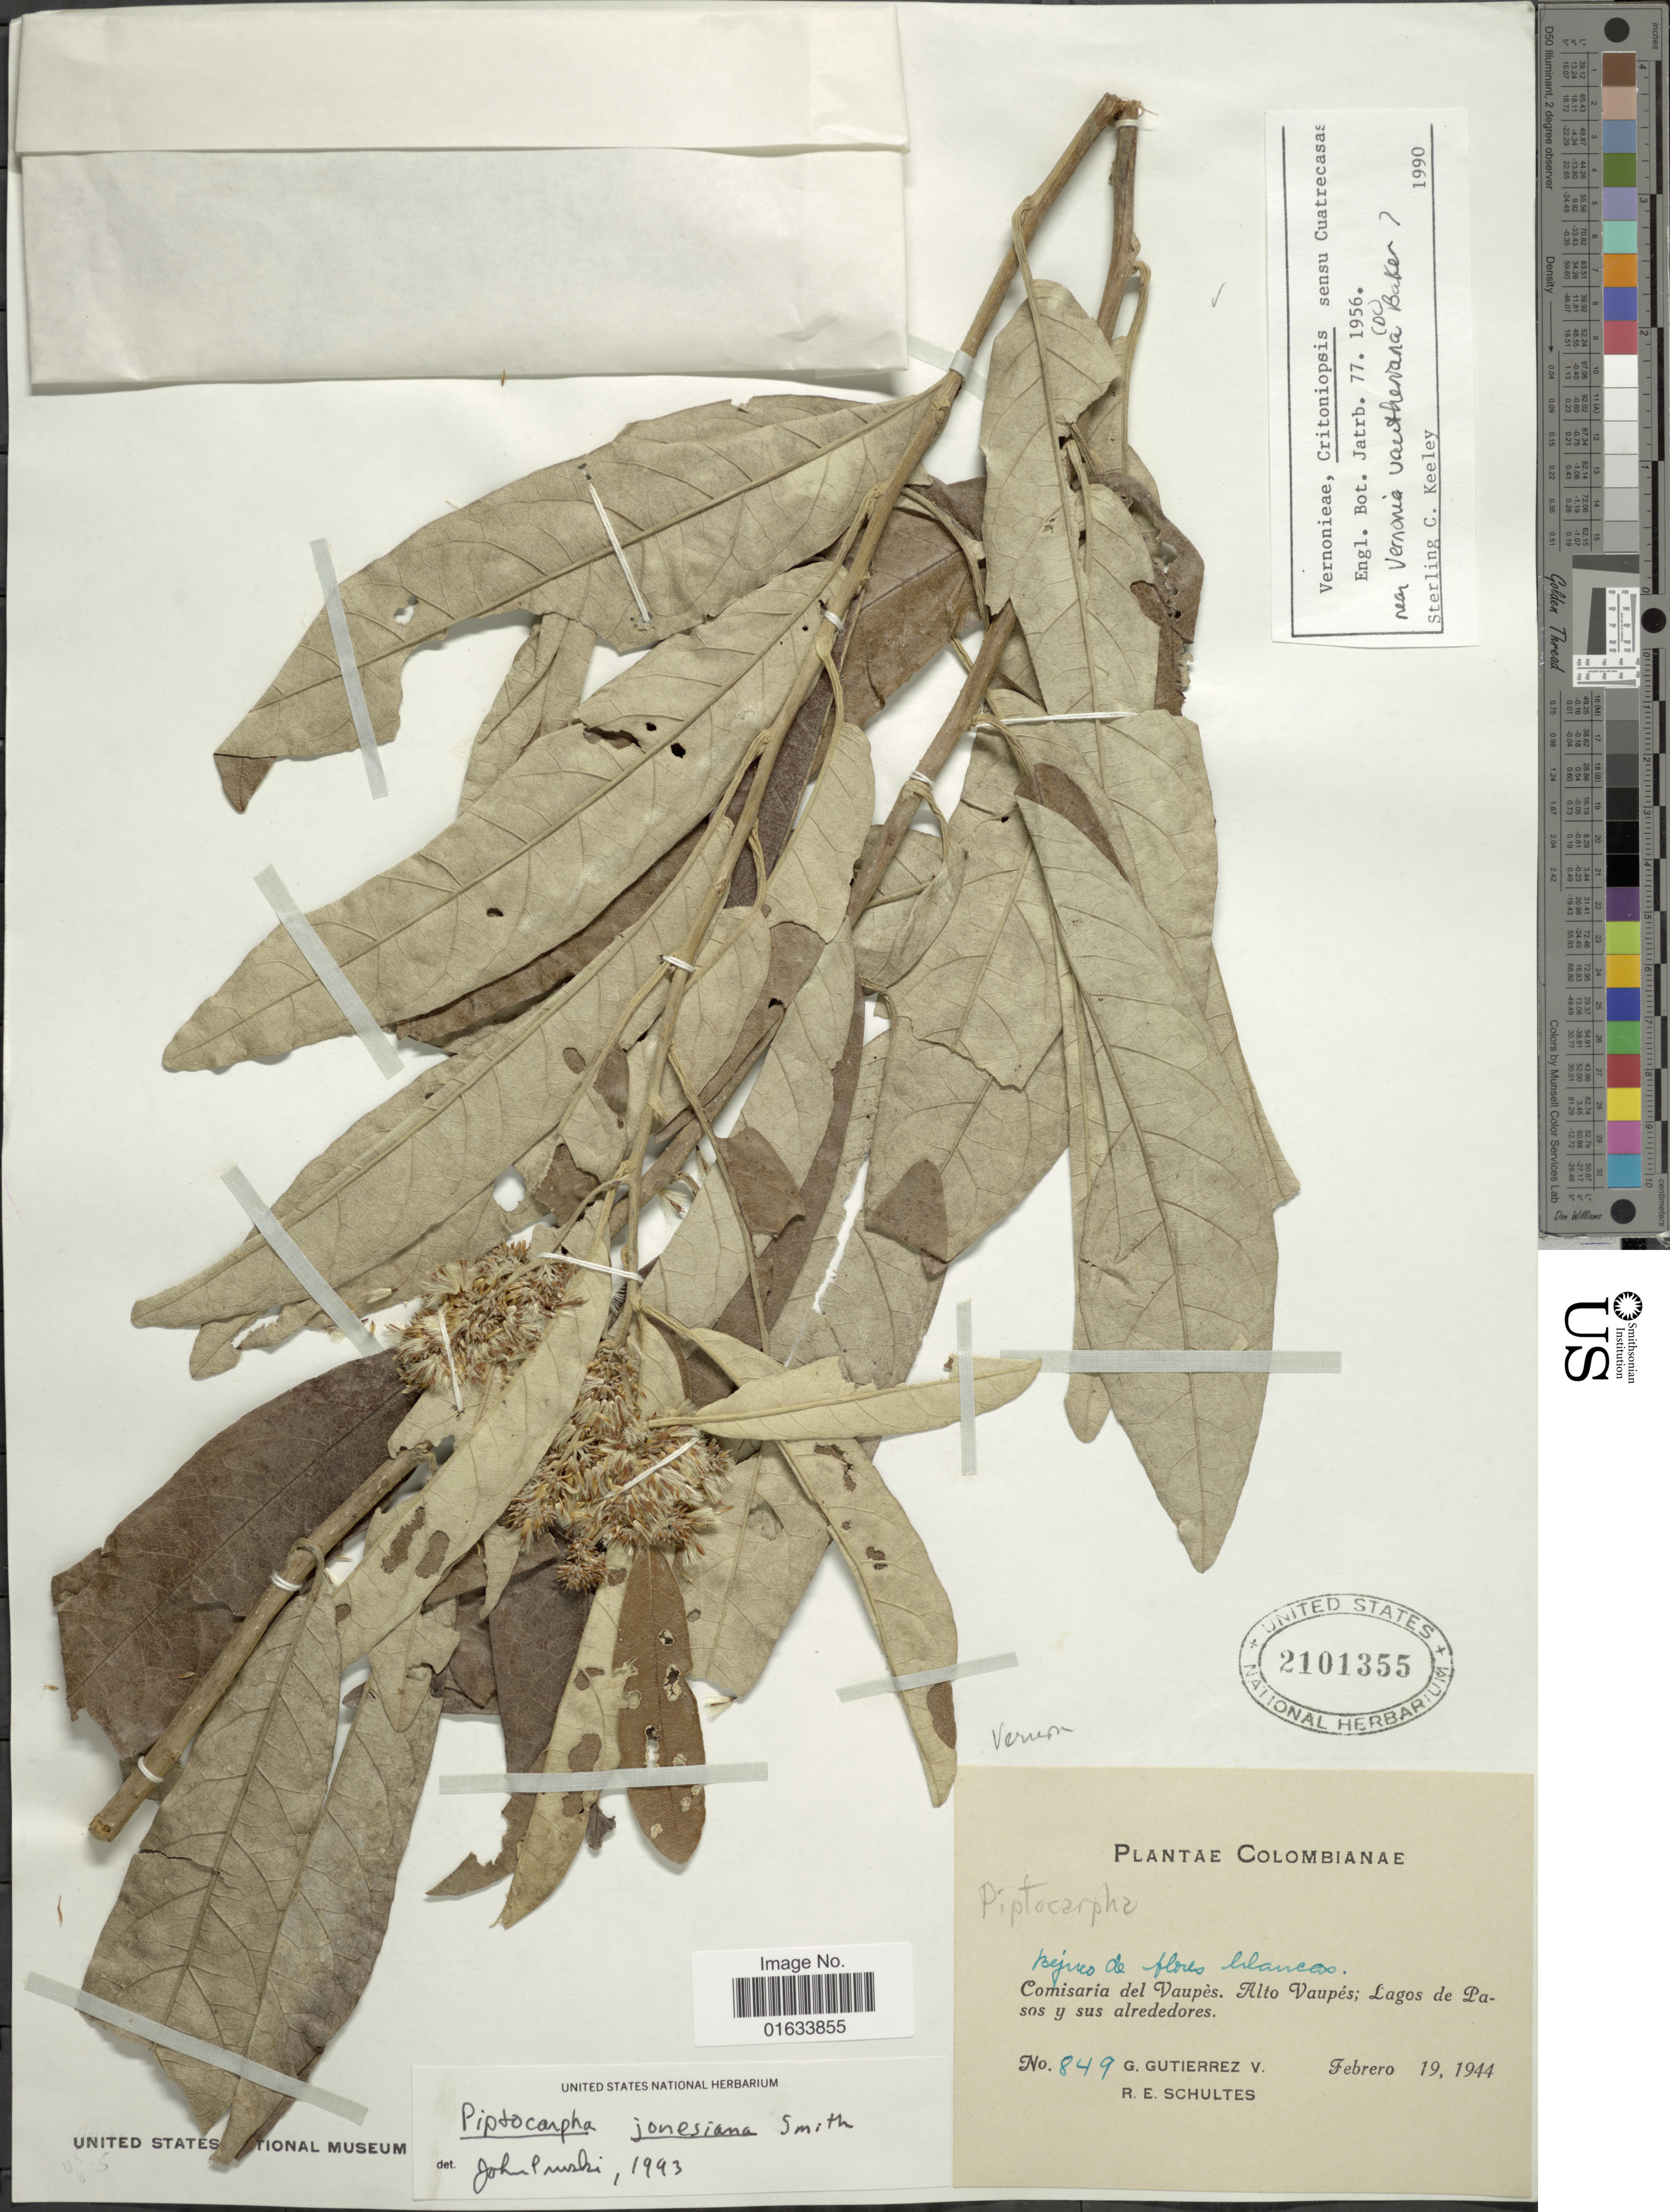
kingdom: Plantae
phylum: Tracheophyta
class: Magnoliopsida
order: Asterales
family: Asteraceae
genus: Piptocarpha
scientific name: Piptocarpha jonesiana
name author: G. Lom. Sm.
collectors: G. Gutiérrez V. & R. E. Schultes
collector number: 849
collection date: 1944-02-19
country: Colombia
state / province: Vaupés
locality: Comisaria del Vaupès. Alto Vaupés; Lagos de Pasos y sus alrededores.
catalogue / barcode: US 2101355